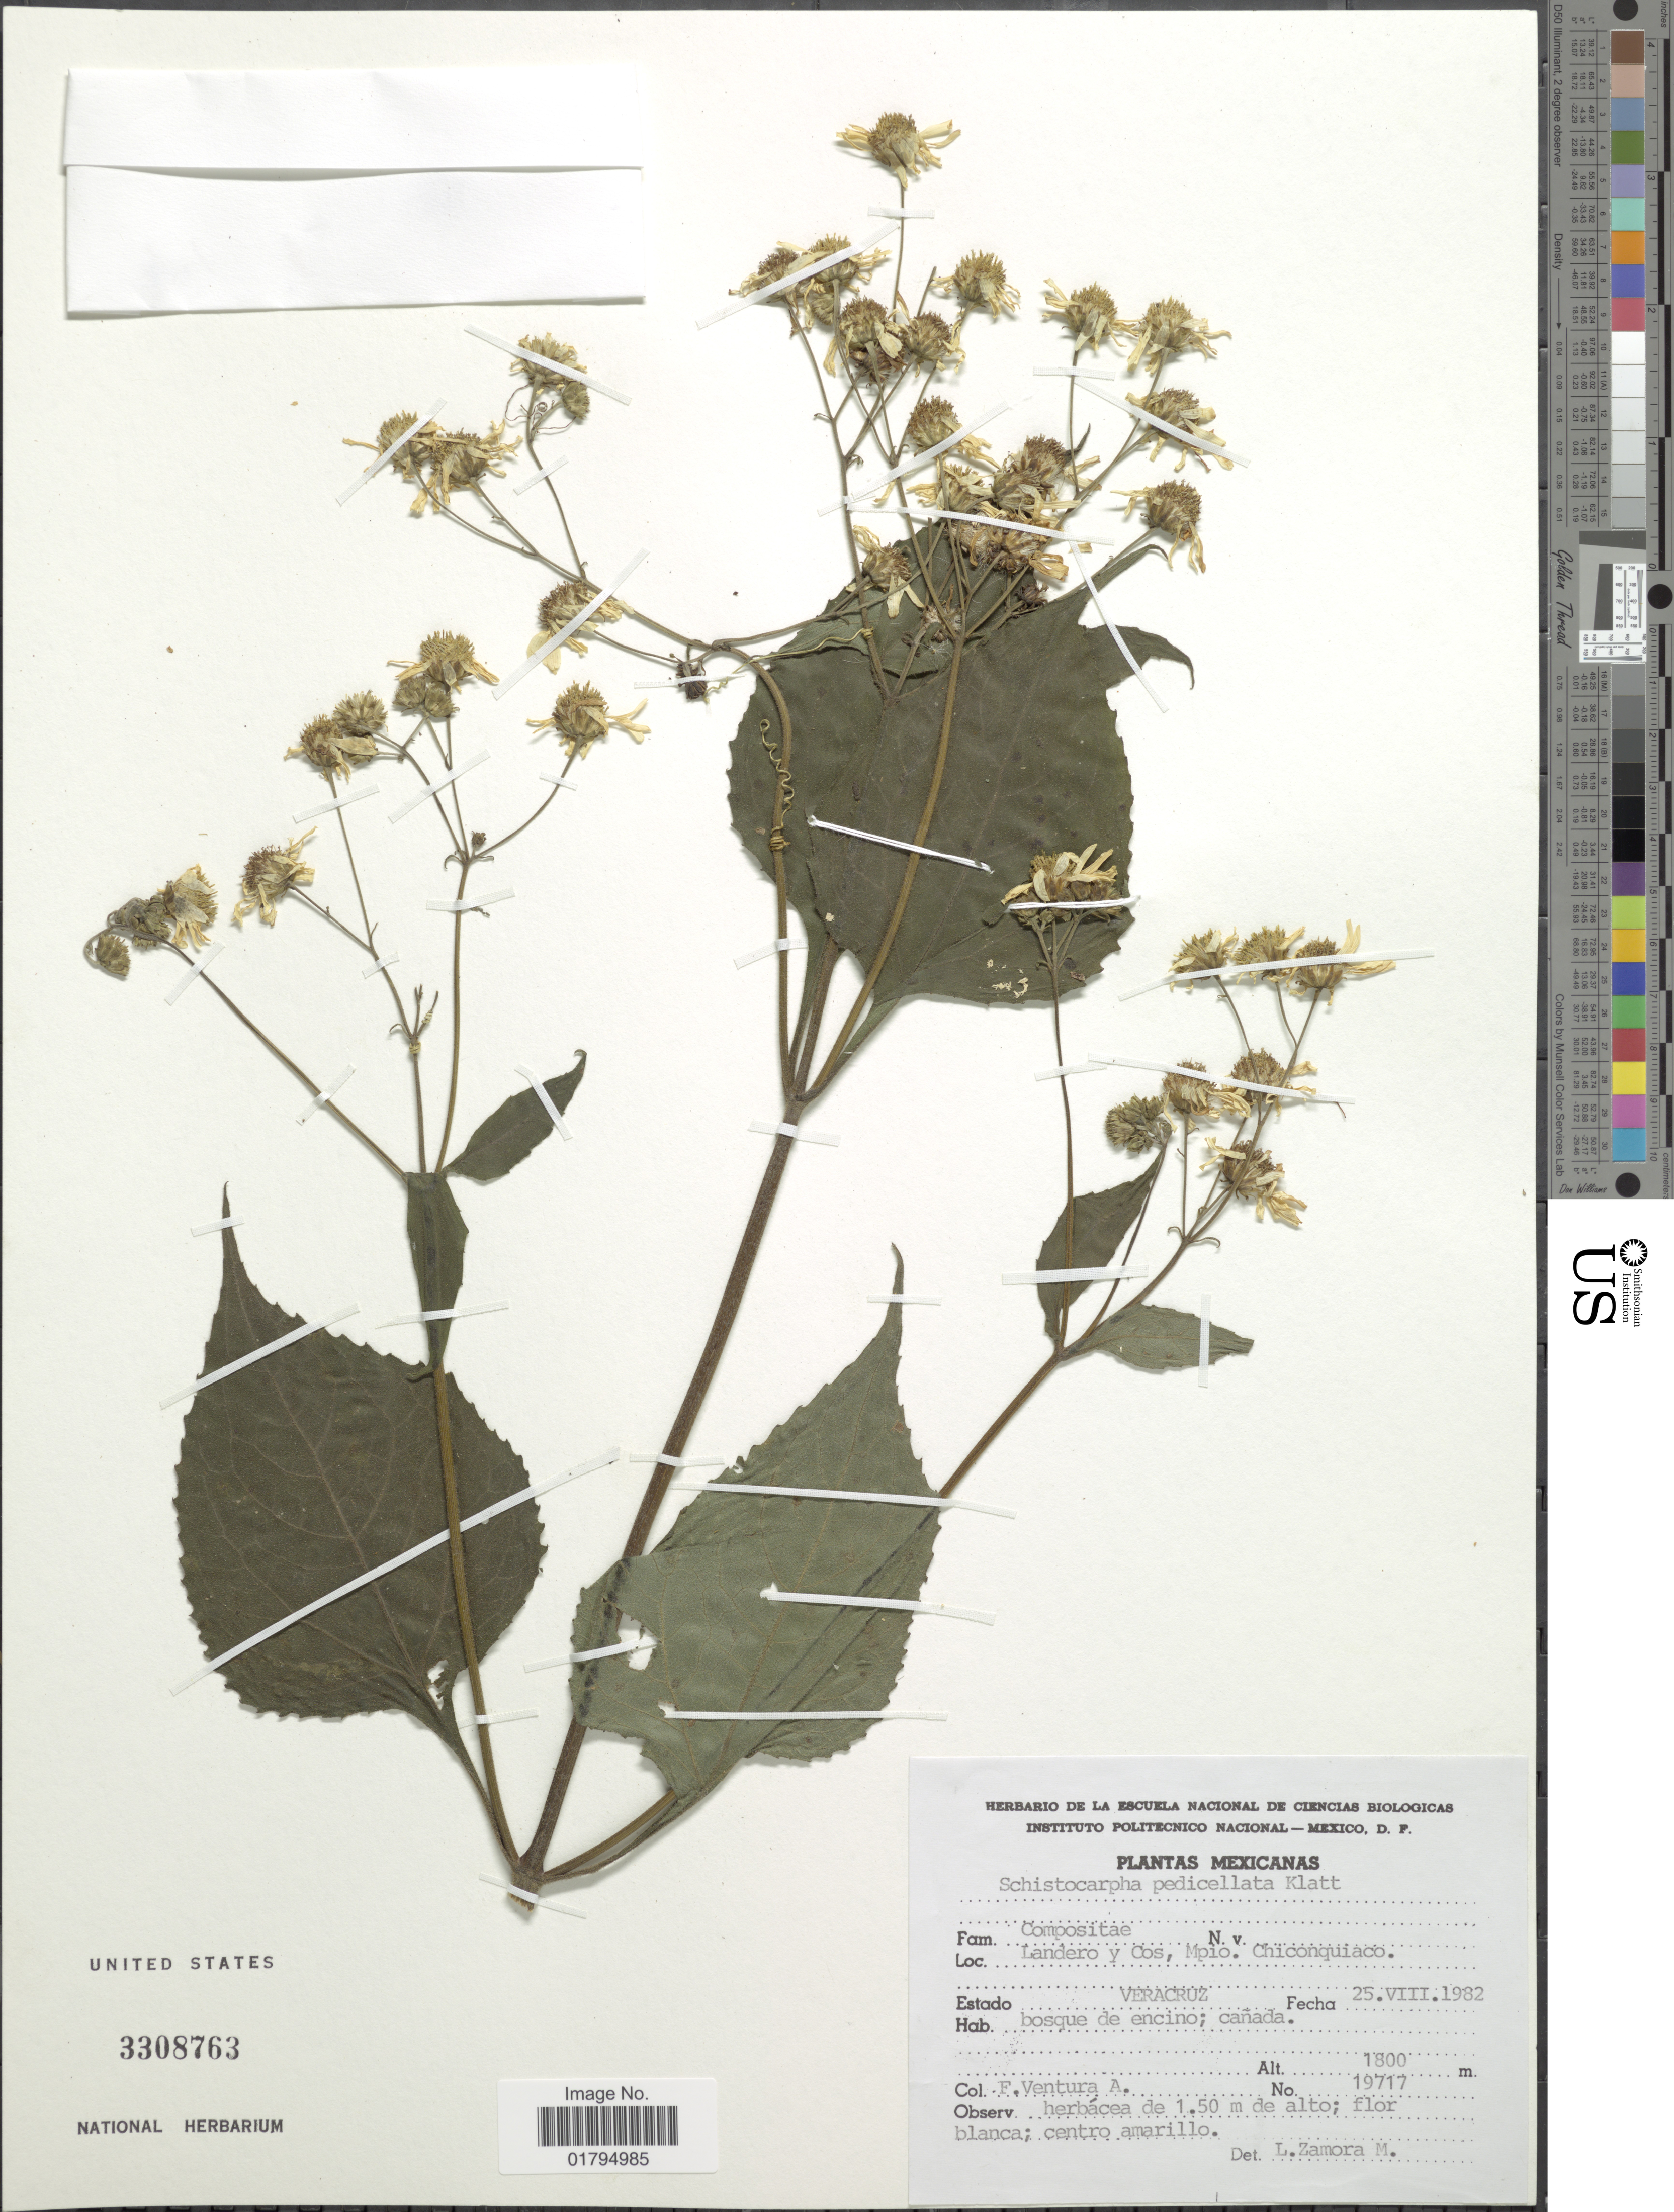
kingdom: Plantae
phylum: Tracheophyta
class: Magnoliopsida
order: Asterales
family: Asteraceae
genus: Schistocarpha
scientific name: Schistocarpha pedicellata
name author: Klatt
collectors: F. Ventura A.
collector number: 19717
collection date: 1982-08-25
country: Mexico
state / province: Veracruz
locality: Landero y Cos. Mpio. Chiconquiaco.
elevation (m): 1800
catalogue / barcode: US 3308763